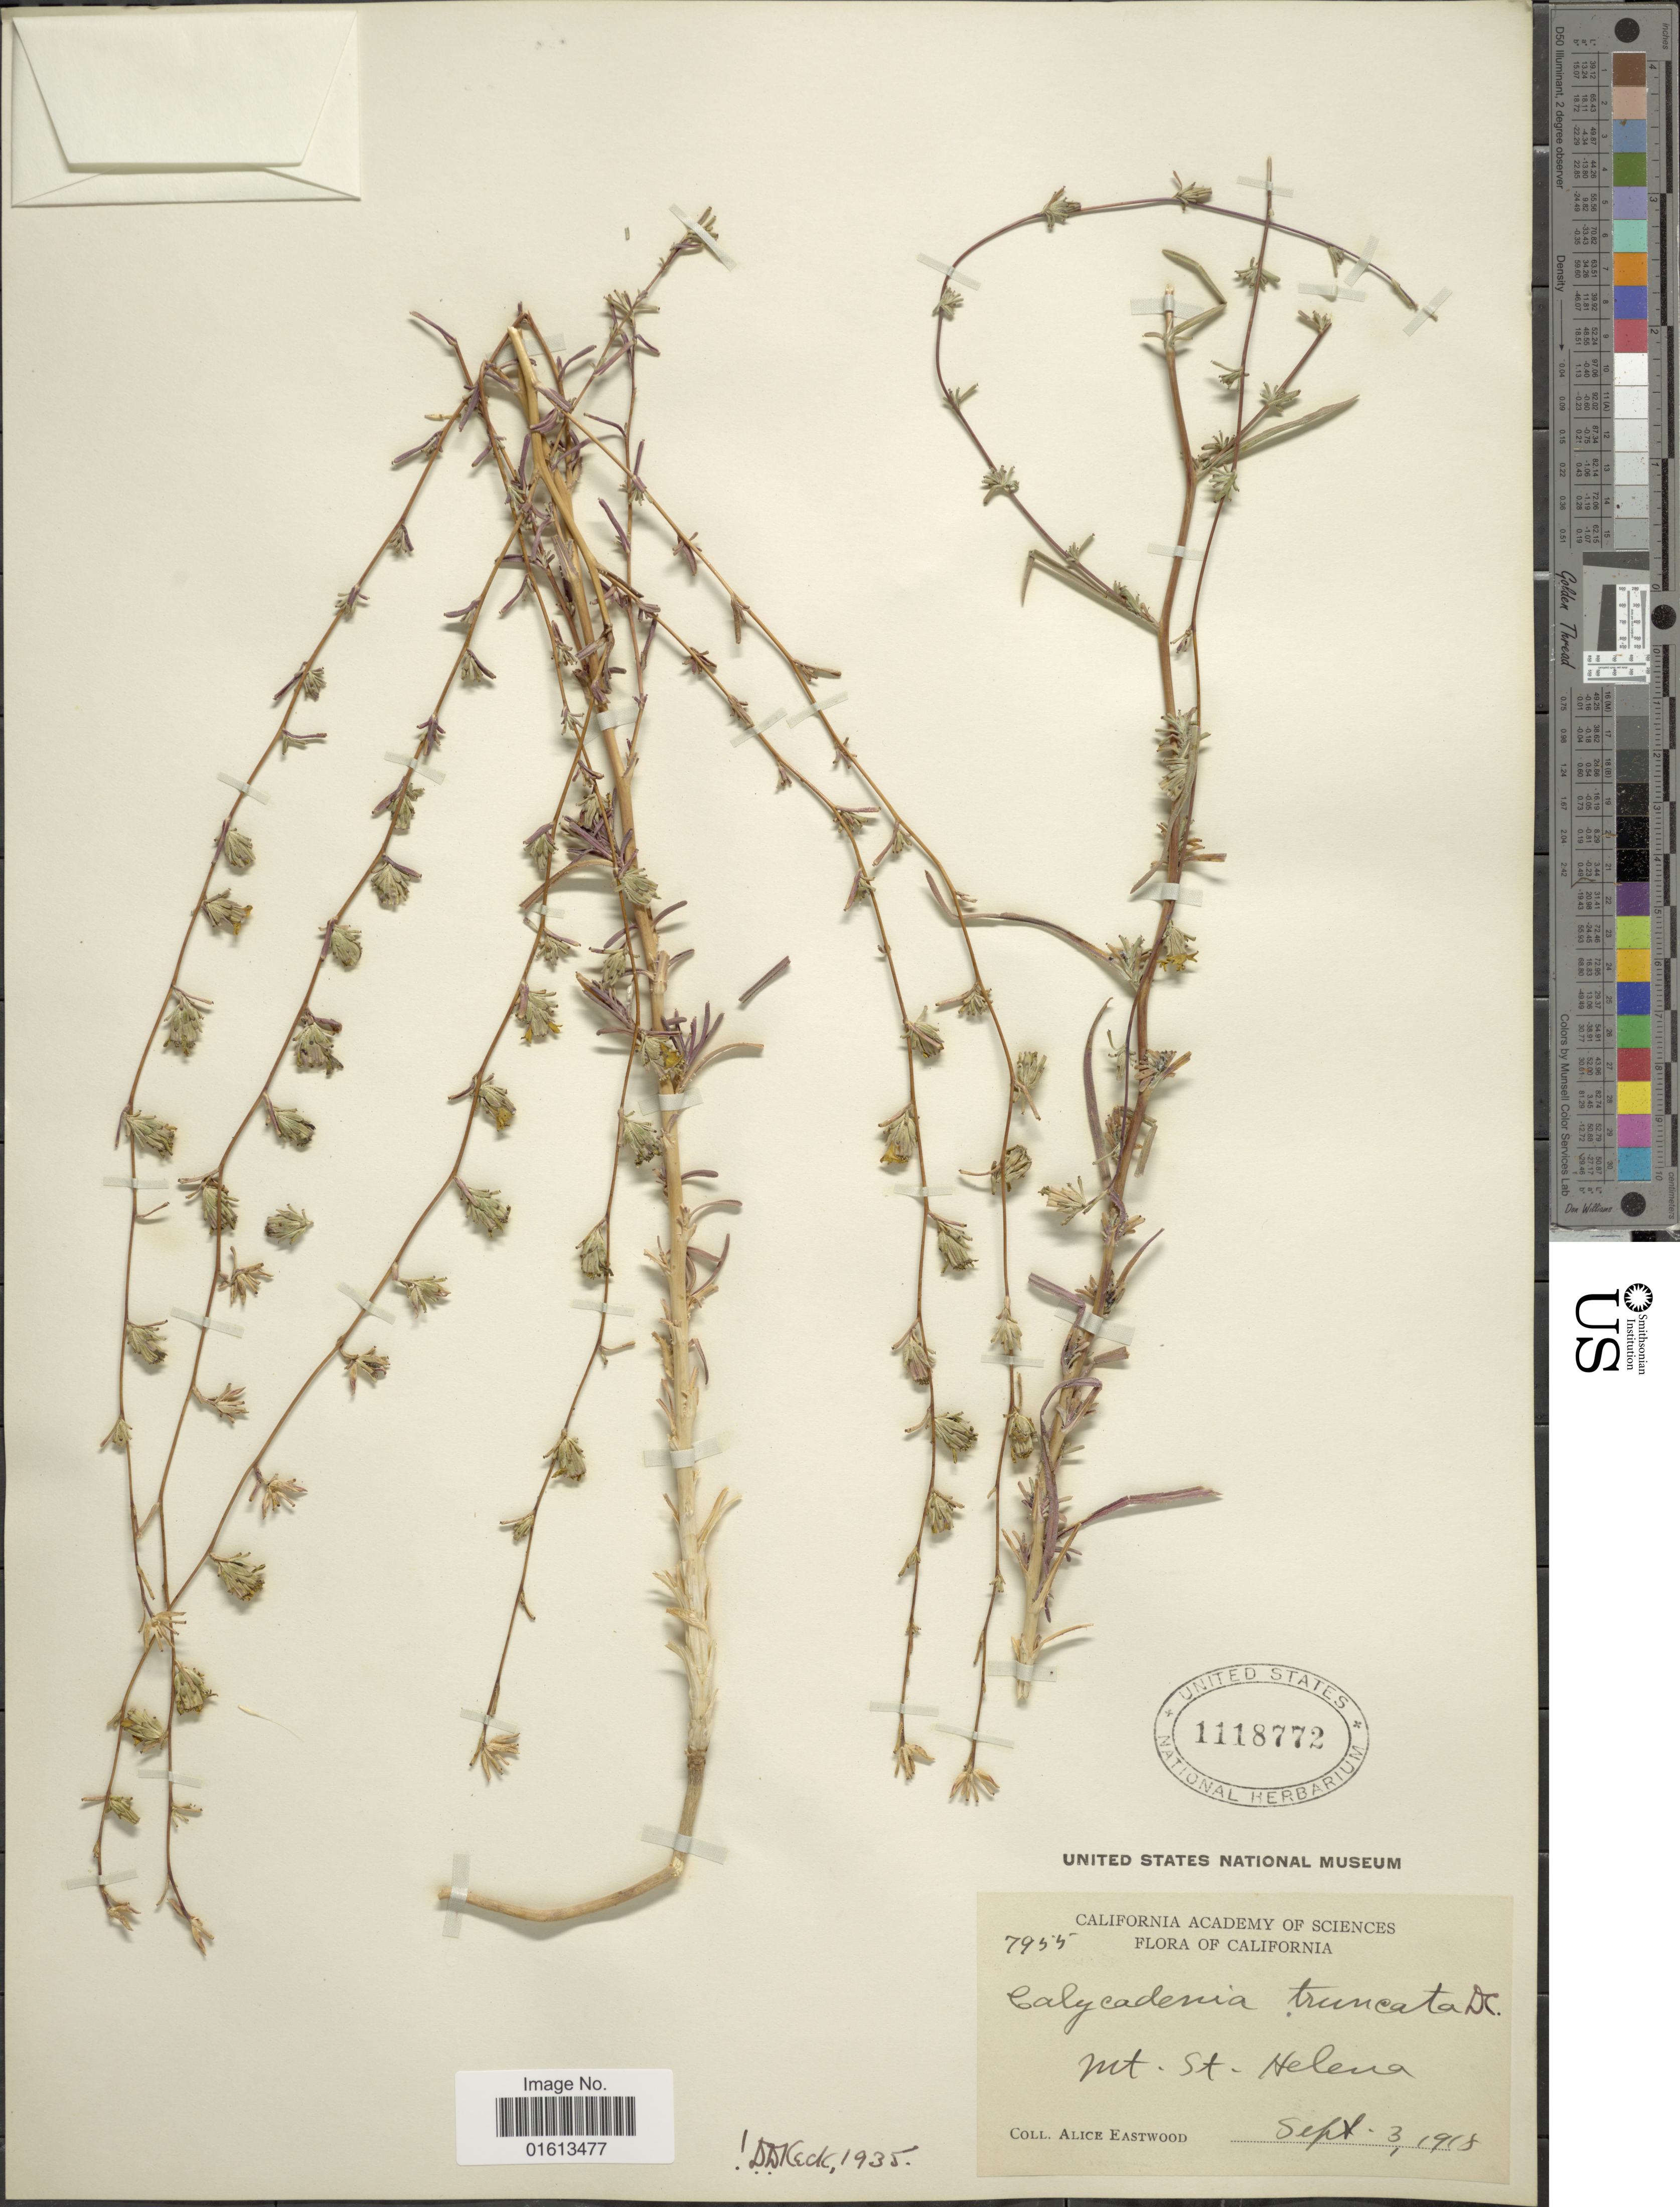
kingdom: Plantae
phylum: Tracheophyta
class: Magnoliopsida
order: Asterales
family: Asteraceae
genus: Calycadenia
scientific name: Calycadenia truncata subsp. truncata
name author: DC.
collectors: A. Eastwood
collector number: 7955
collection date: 1918-09-03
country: United States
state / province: California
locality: Mt. St. Helena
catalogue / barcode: US 1118772